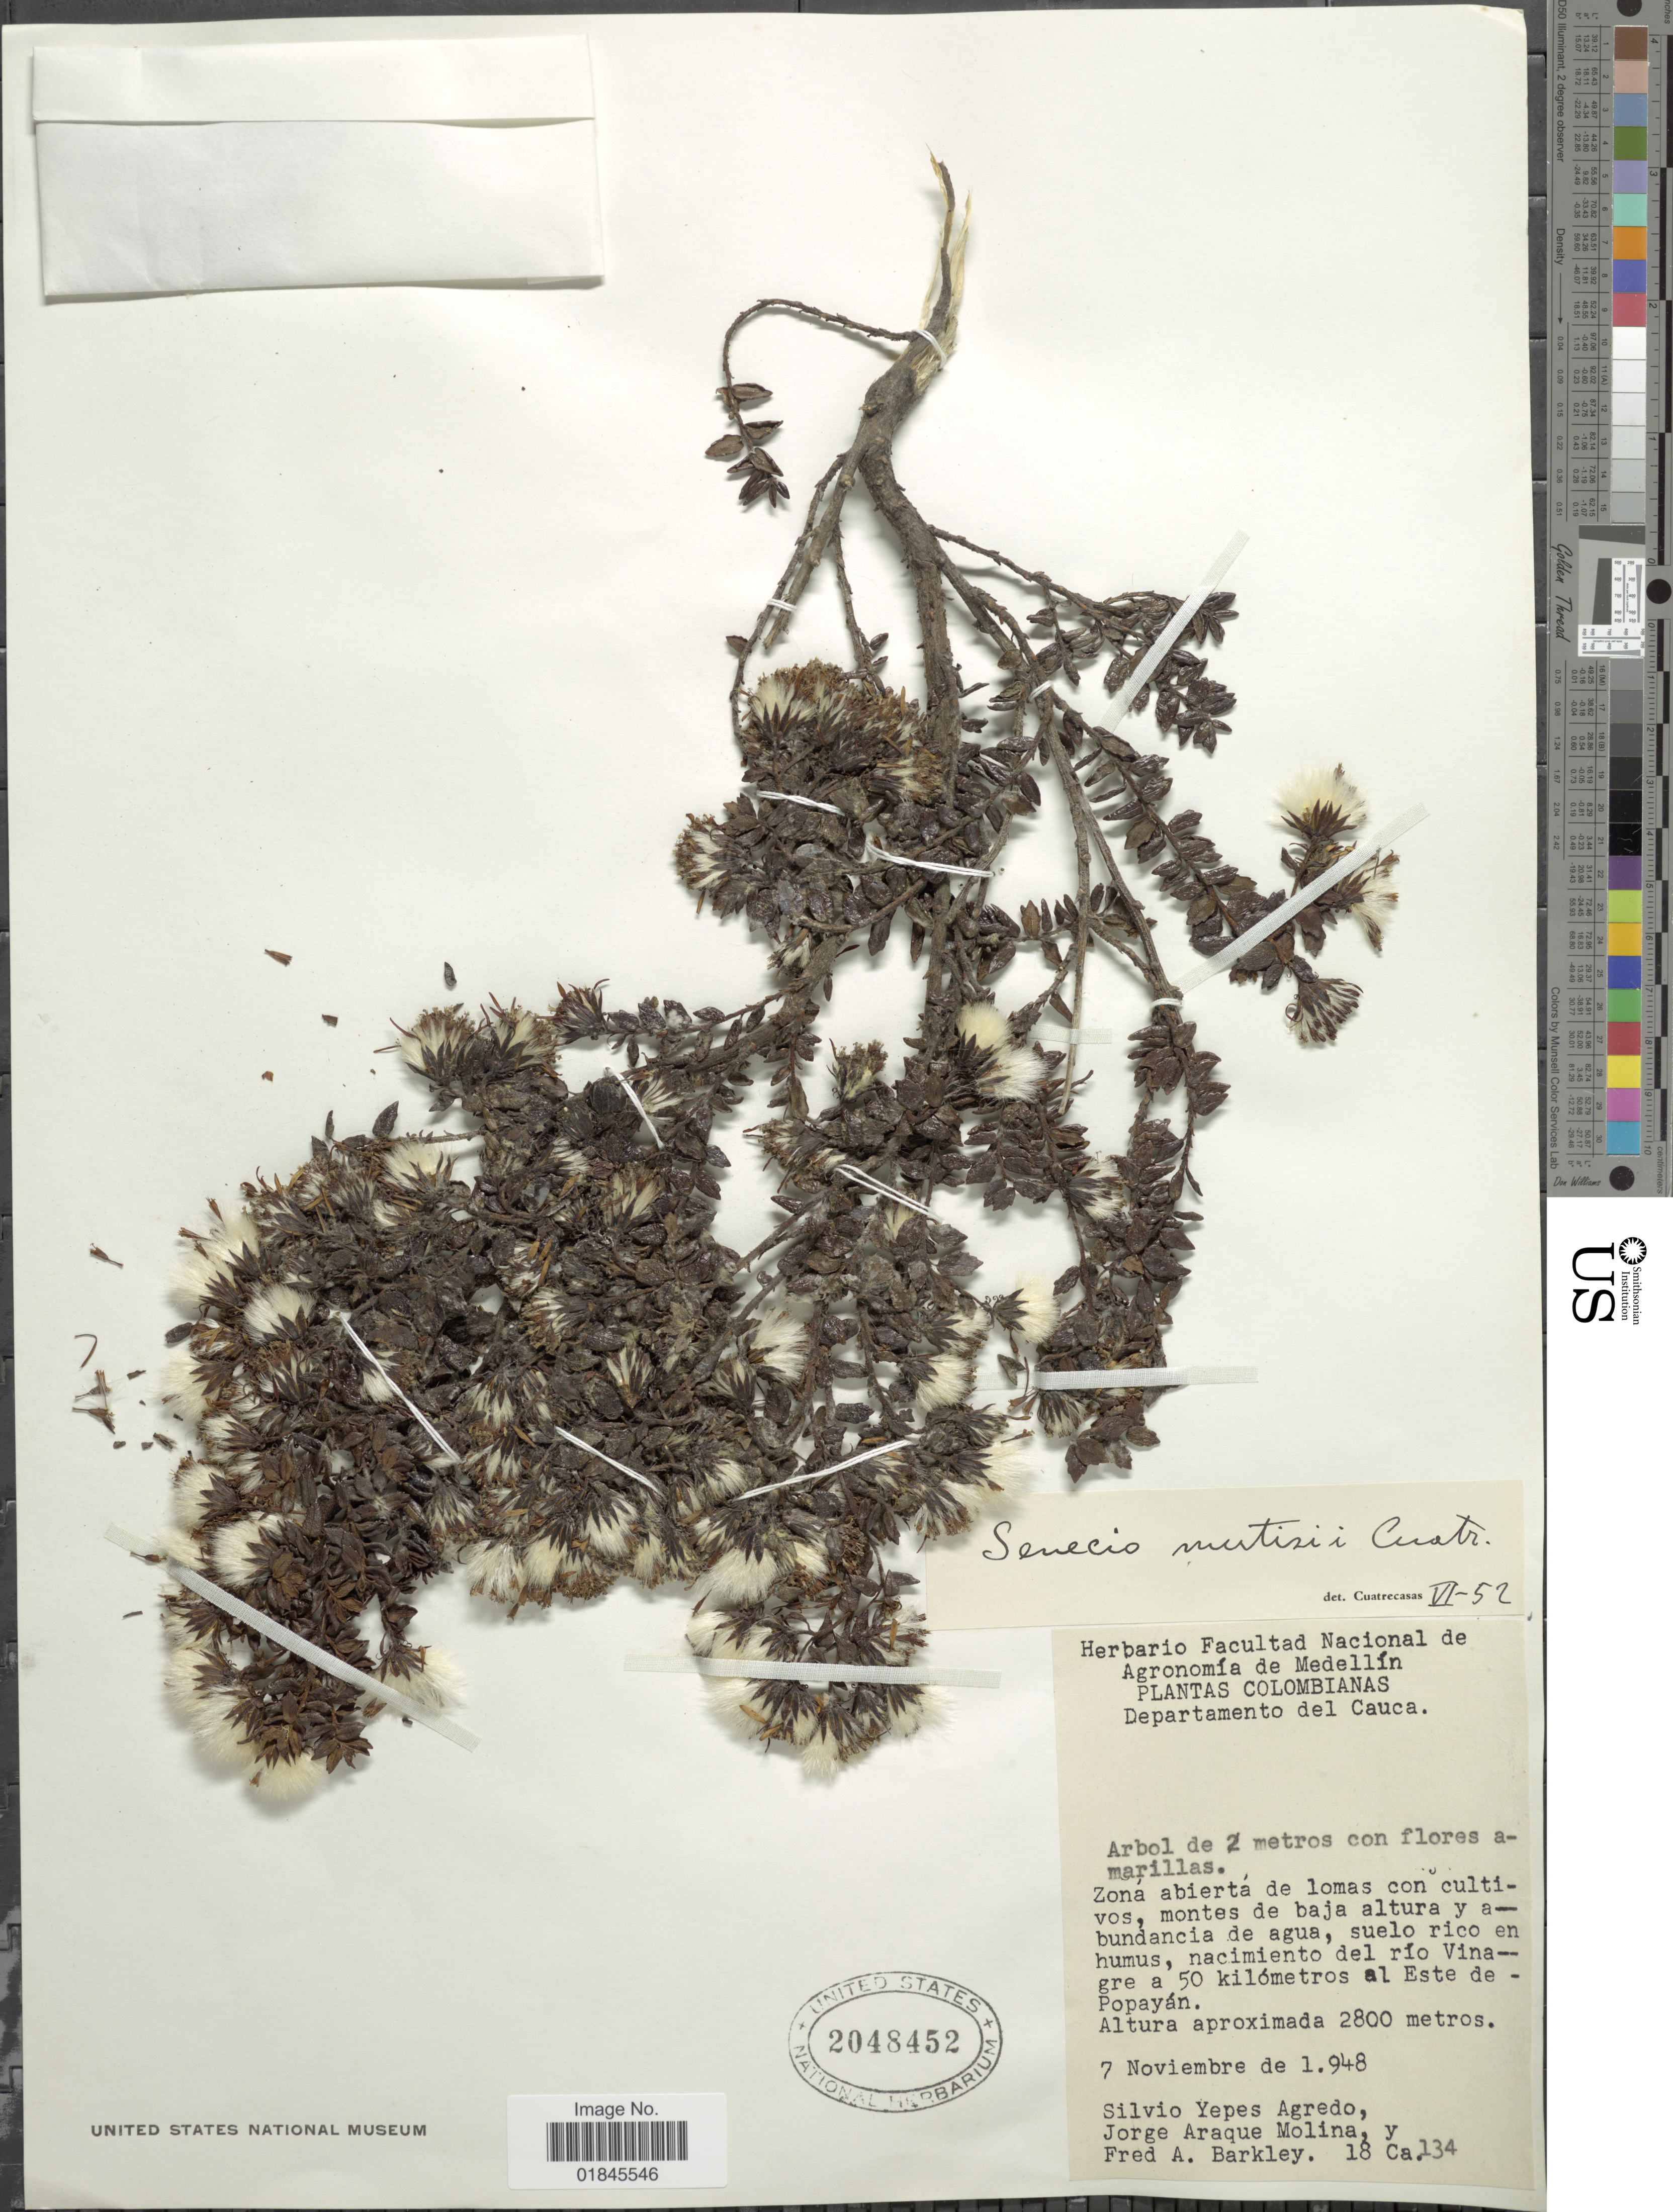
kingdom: Plantae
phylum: Tracheophyta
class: Magnoliopsida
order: Asterales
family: Asteraceae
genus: Pentacalia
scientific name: Pentacalia mutisii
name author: (Cuatrec.) Cuatrec.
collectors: S. Yepes-Agredo, J. Araque Molina & F. A. Barkley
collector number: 18Ca.134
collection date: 1948-11-07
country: Colombia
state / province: Cauca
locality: Departamento del Cauca. Nacimiento del río Vinagre a 50 kilómetros al Este de Popayán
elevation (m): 2800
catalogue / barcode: US 2048452